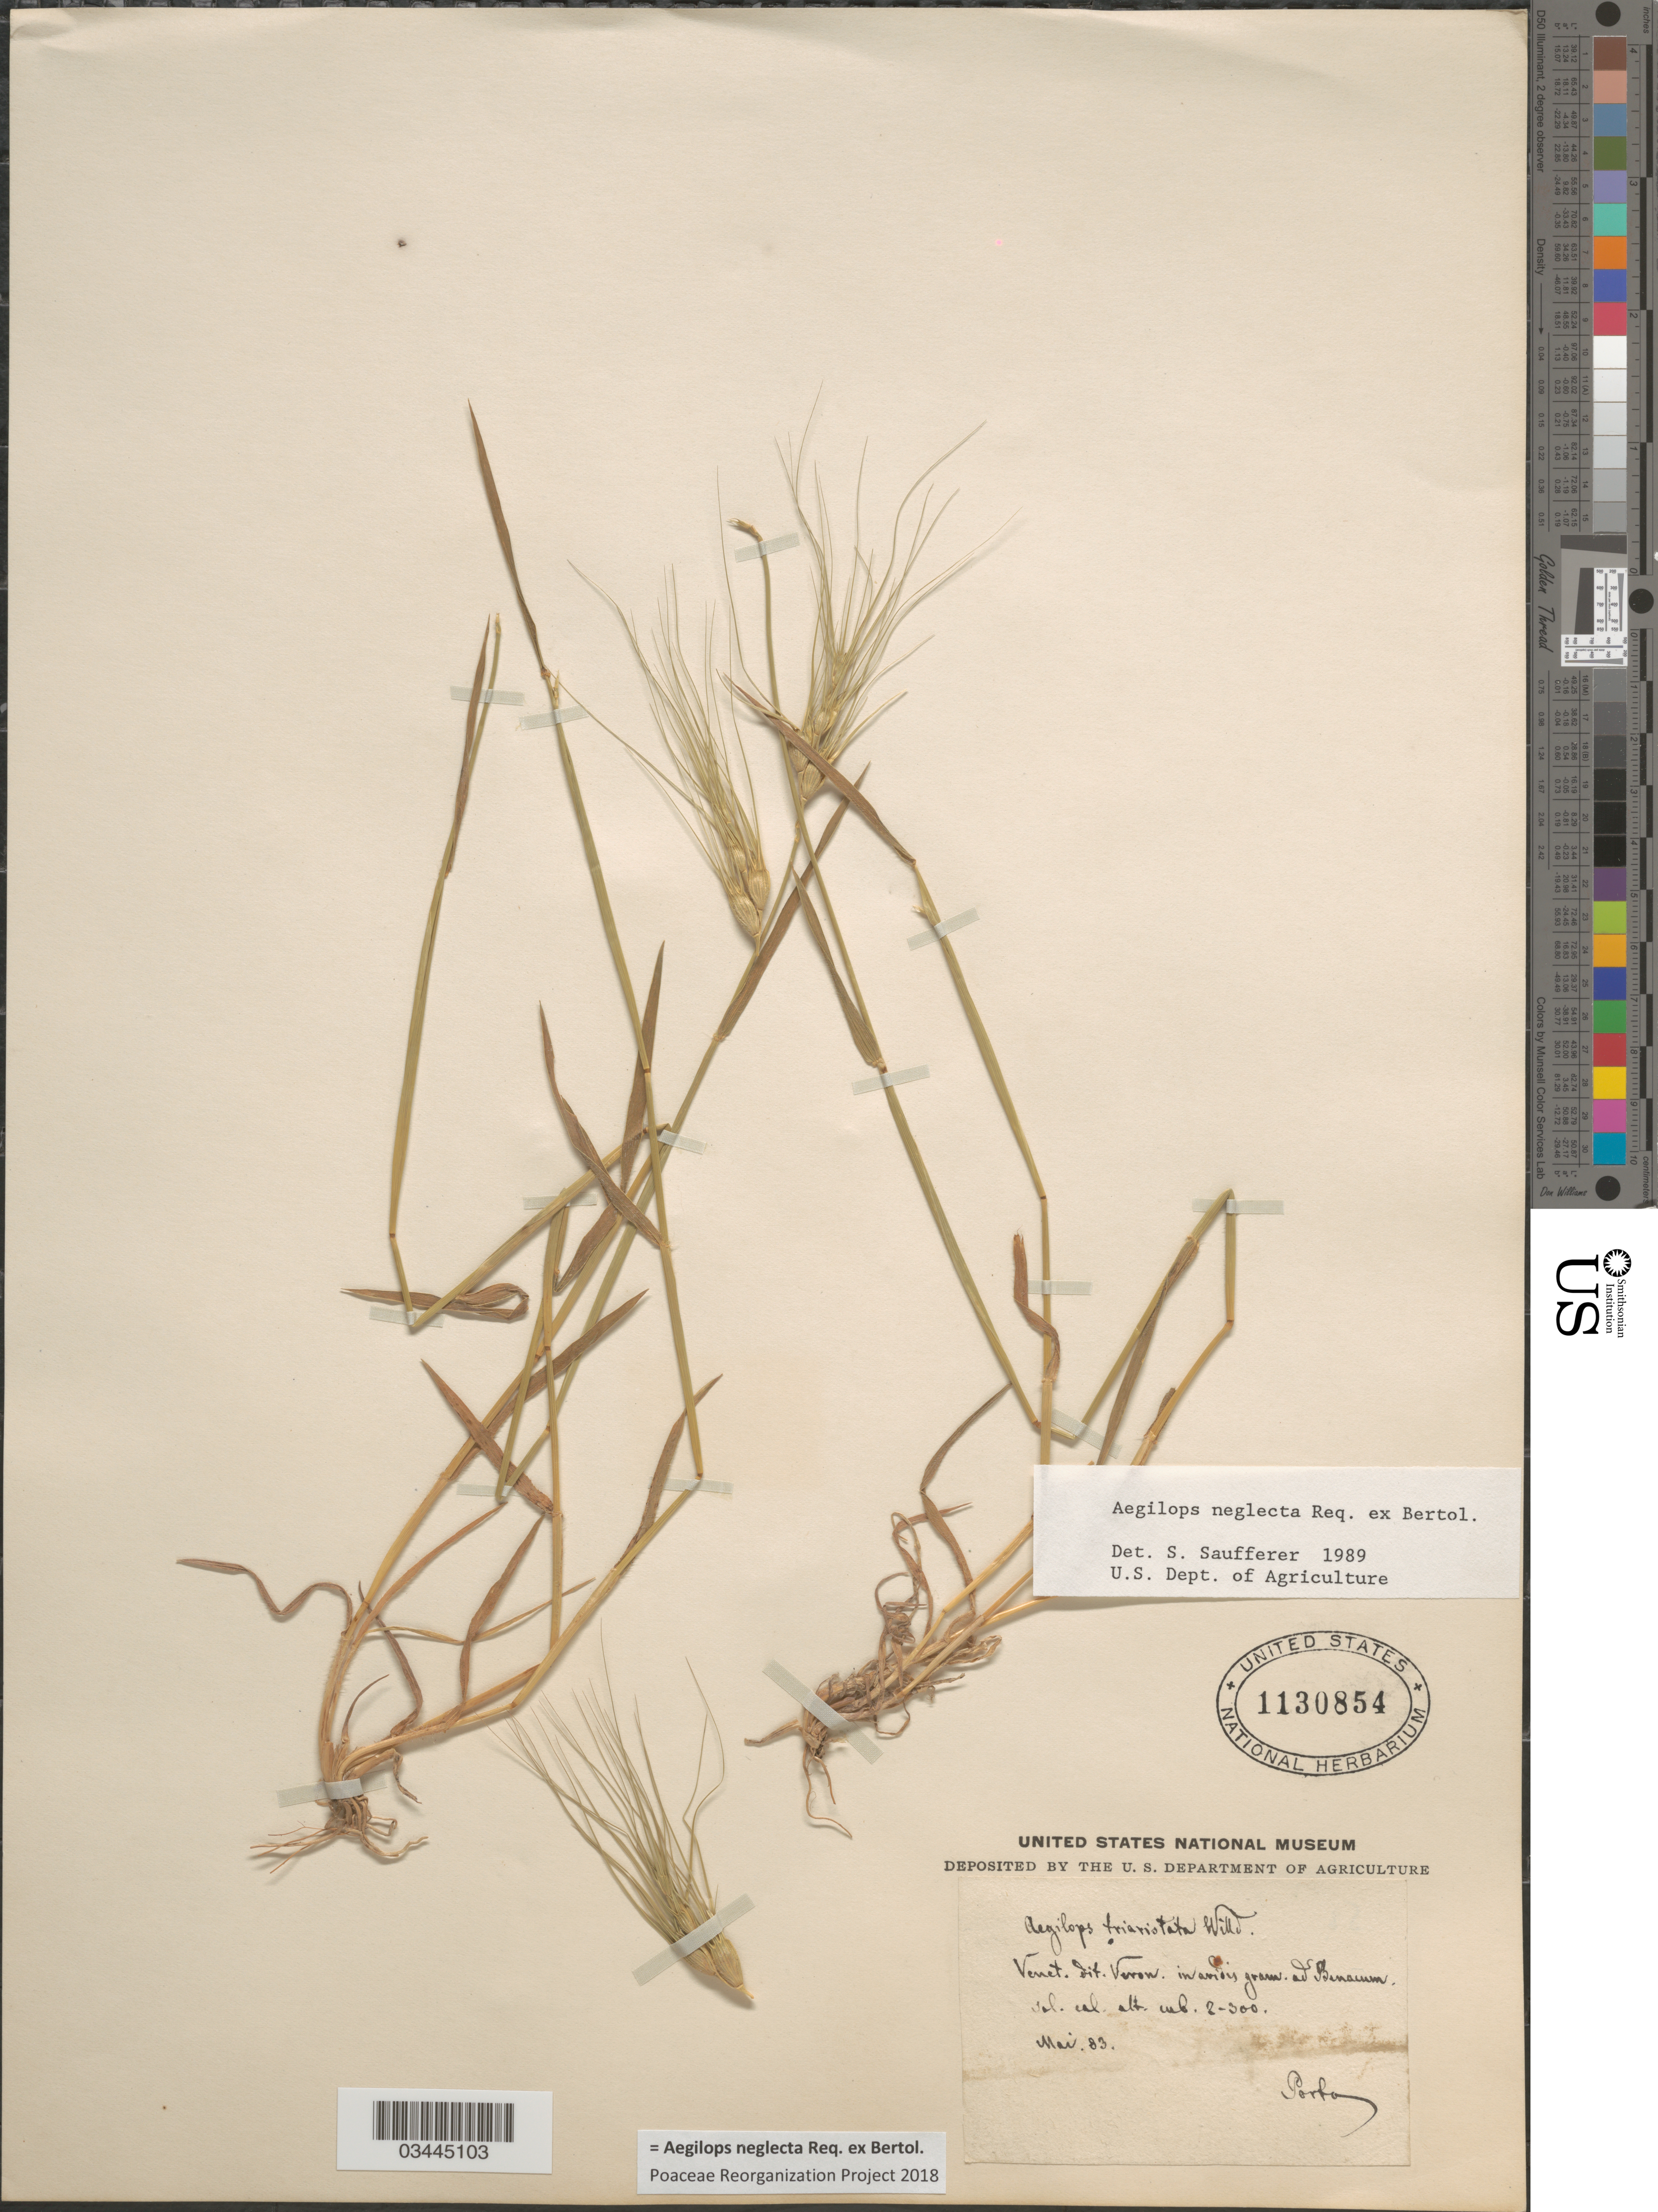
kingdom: Plantae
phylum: Tracheophyta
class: Liliopsida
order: Poales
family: Poaceae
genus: Aegilops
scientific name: Aegilops neglecta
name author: Req. ex Bertol.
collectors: -. Porto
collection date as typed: Transcribed d/m/y: /5/83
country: Italy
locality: Venct. dit. Veron. In aridis gram. ad Benacum.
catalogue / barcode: US 1130854